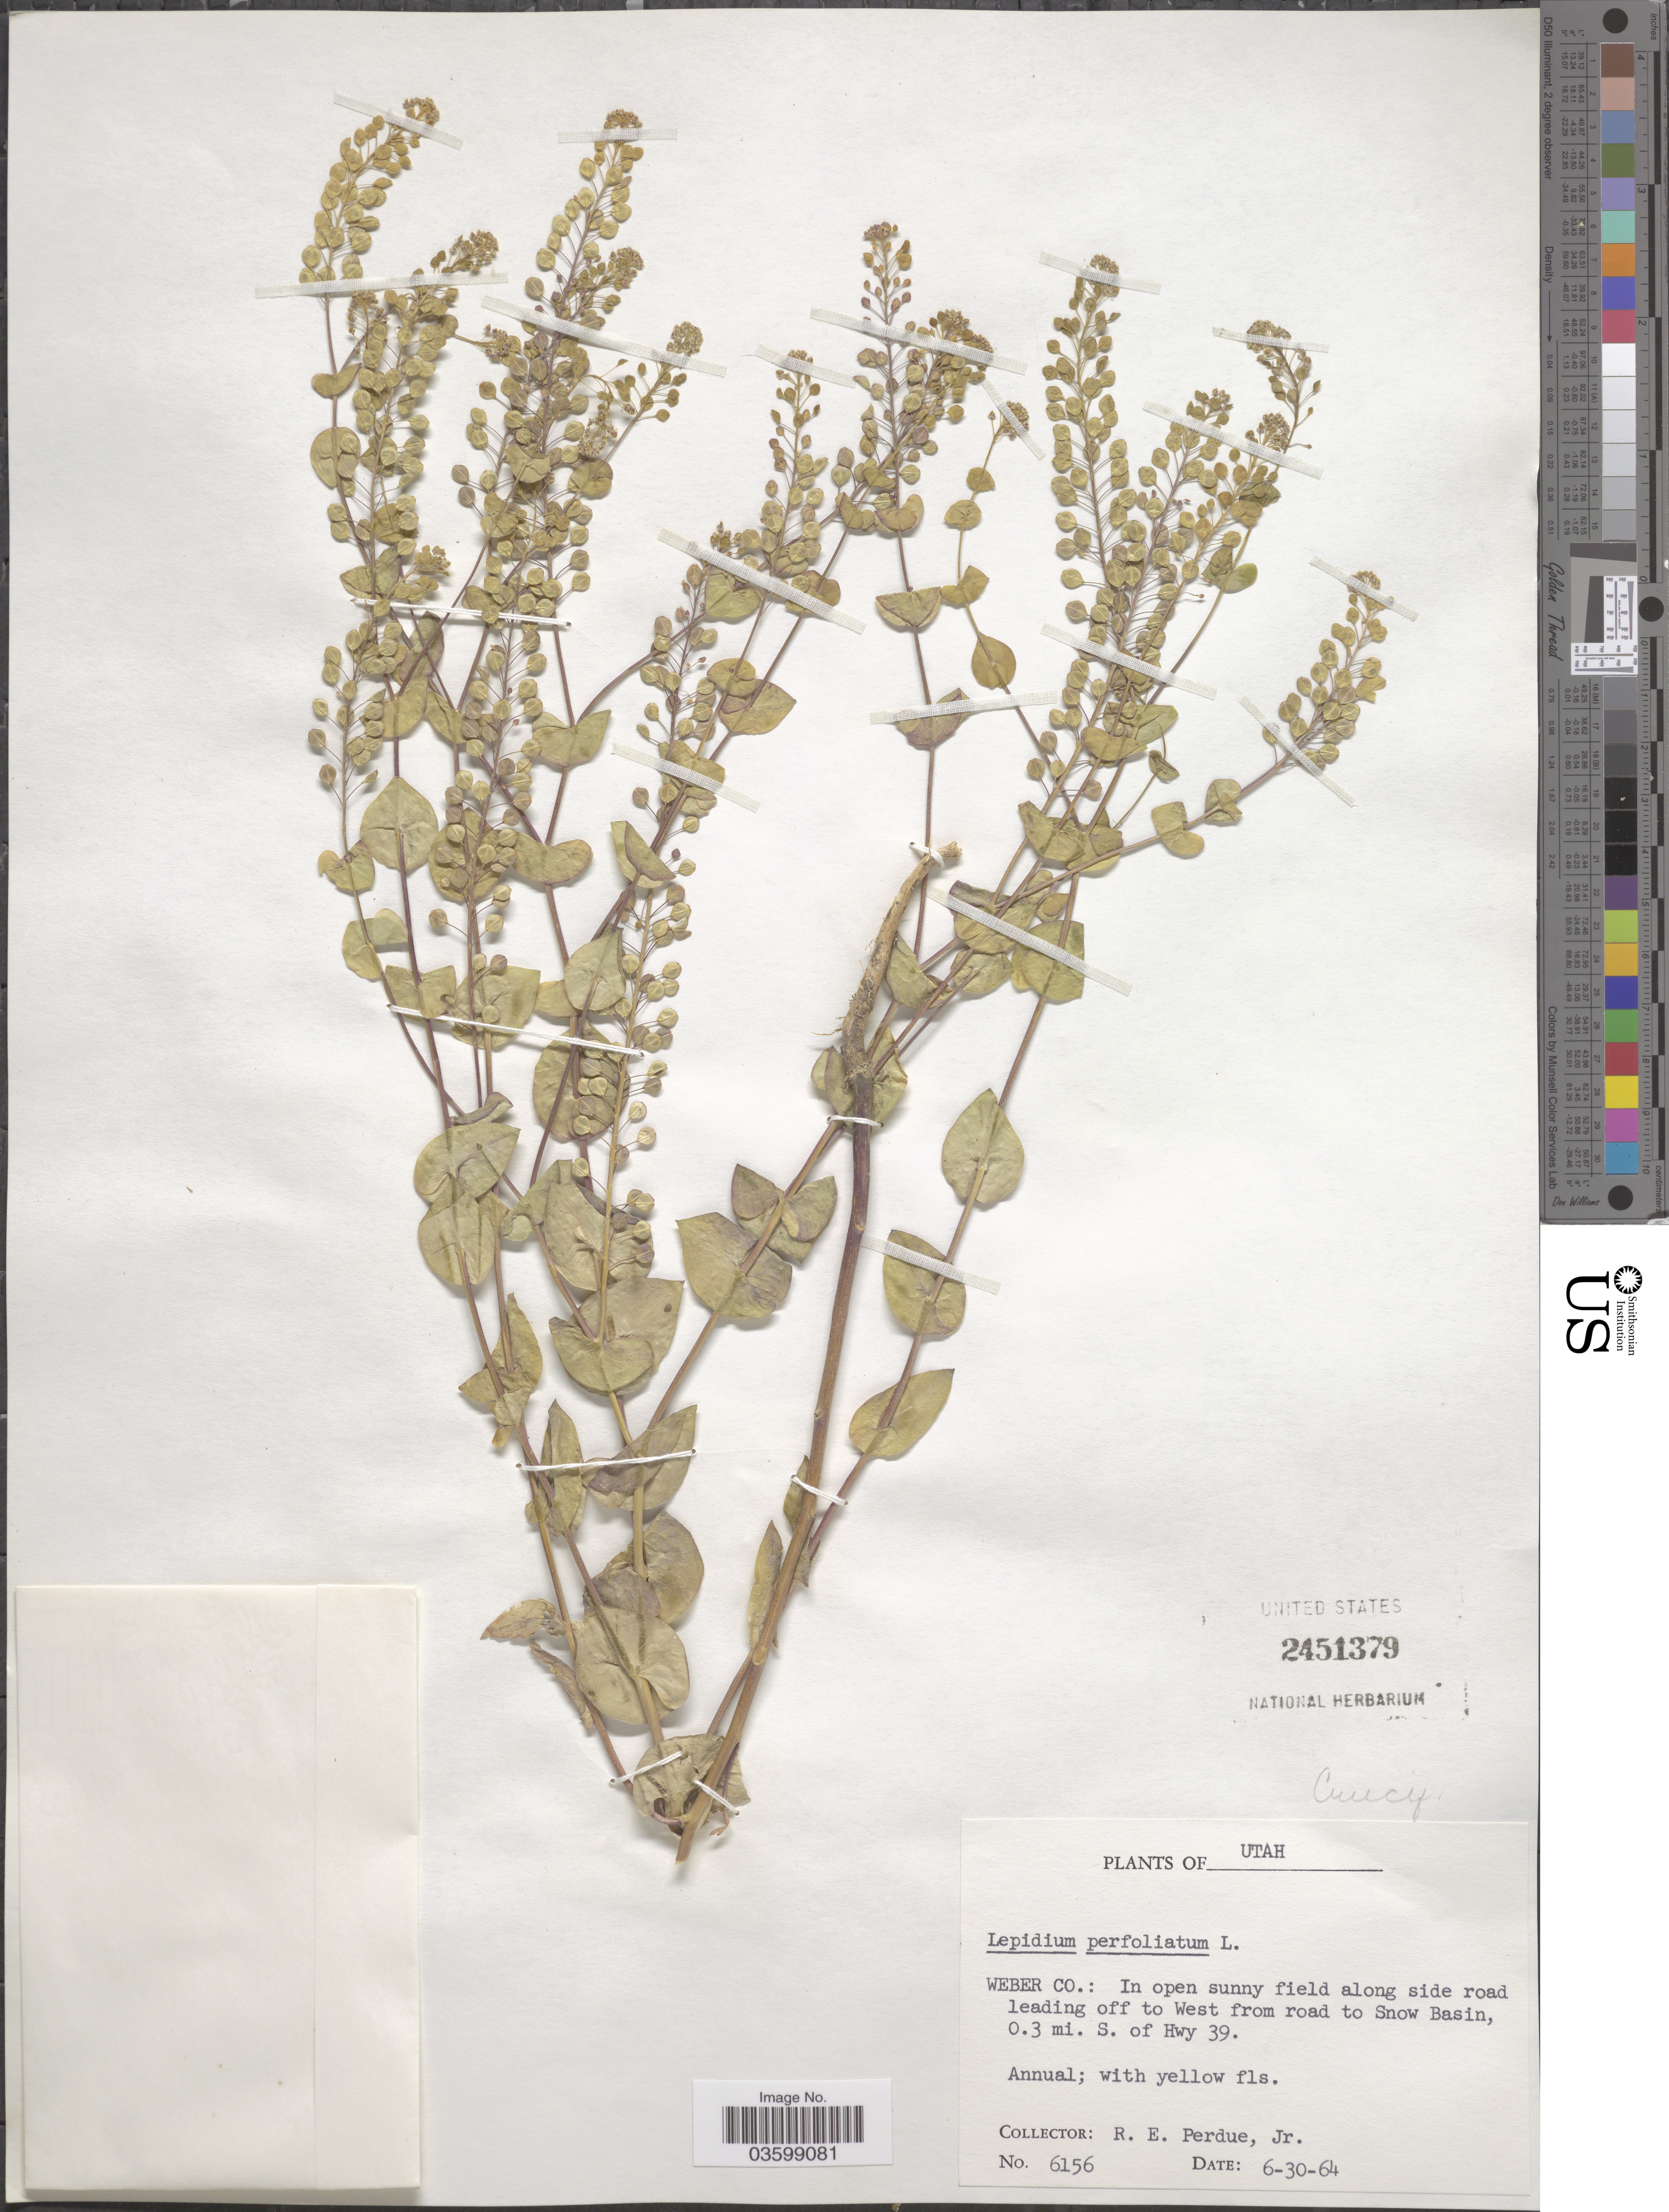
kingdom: Plantae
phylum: Tracheophyta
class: Magnoliopsida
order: Brassicales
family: Brassicaceae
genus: Lepidium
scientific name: Lepidium perfoliatum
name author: L.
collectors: R. E. Perdue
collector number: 6156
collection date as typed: Transcribed d/m/y: 30/6/64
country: United States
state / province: Utah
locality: Weber Co.: In open sunny field along side road leading off to West from road to Snow Basin, 0.3 mi. S. of Hwy 39.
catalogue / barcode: US 2451379